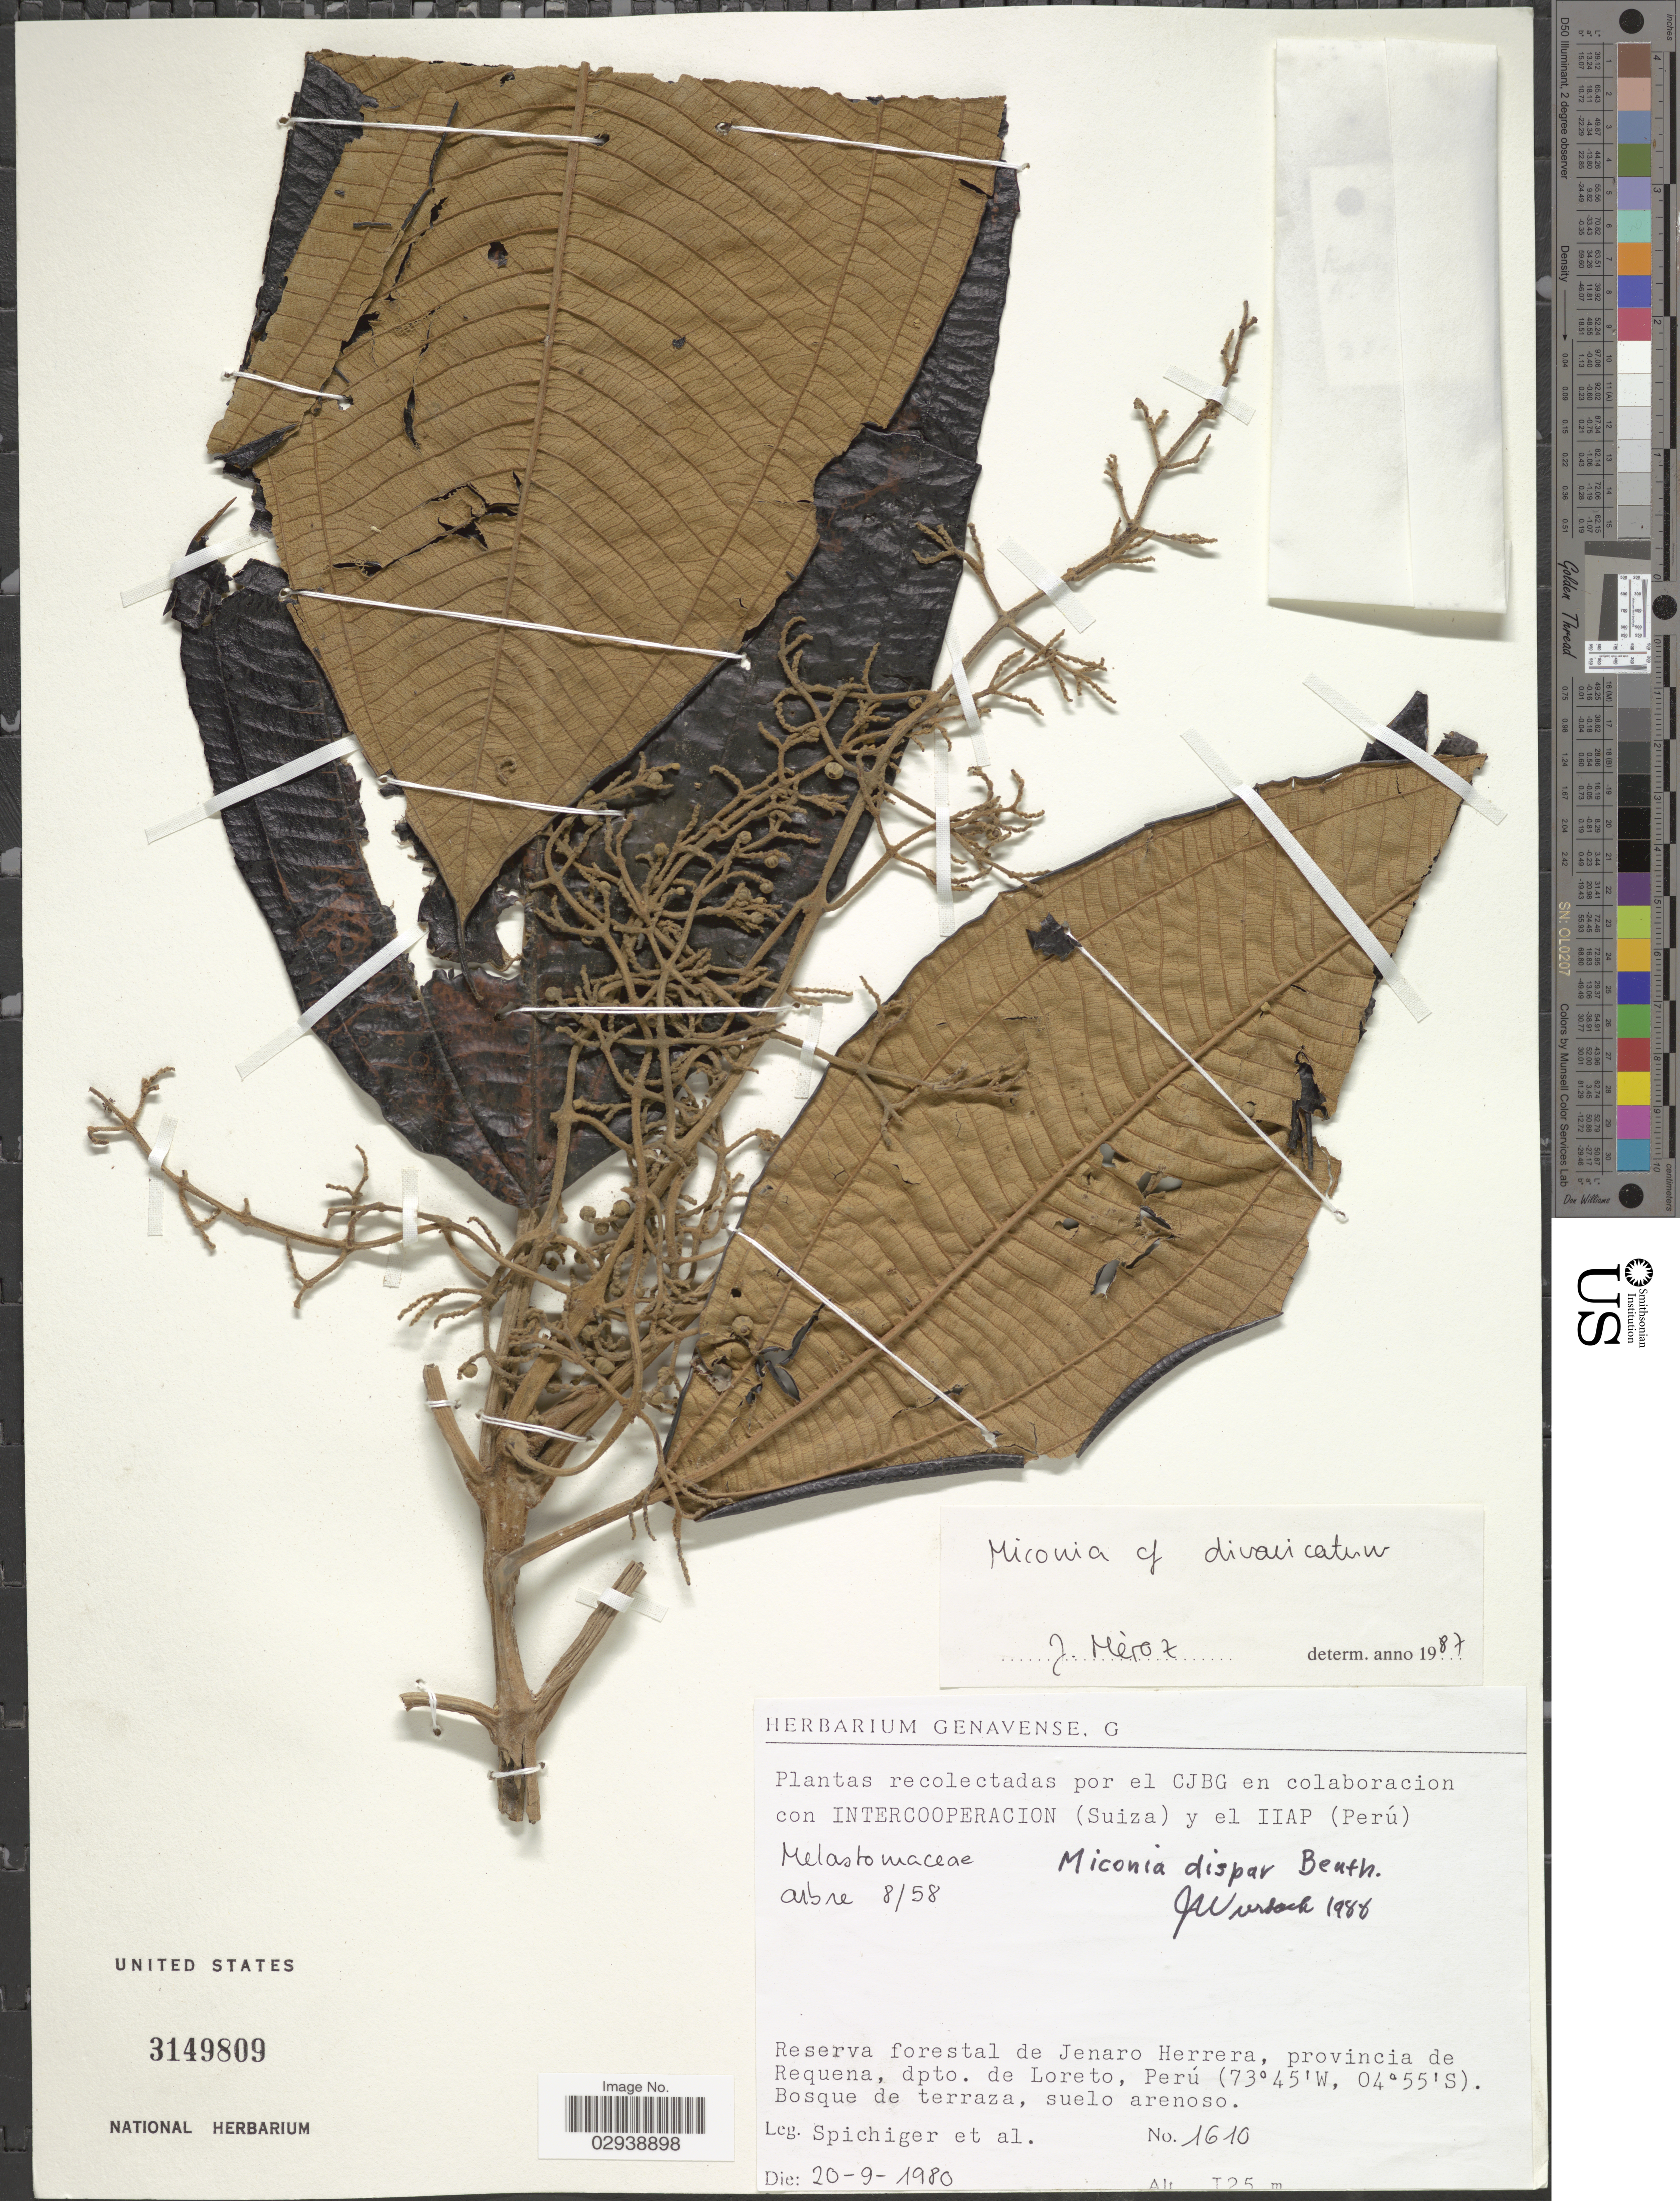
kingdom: Plantae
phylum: Tracheophyta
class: Magnoliopsida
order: Myrtales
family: Melastomataceae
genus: Miconia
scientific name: Miconia dispar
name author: Benth.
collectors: Spichiger & et al.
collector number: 1610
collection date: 1980-09-20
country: Peru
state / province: Loreto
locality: Reserva florestal de Jenaro Herrera, provincia de Requena, dpto. de Loreto, Perú.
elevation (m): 125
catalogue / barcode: US 3149809